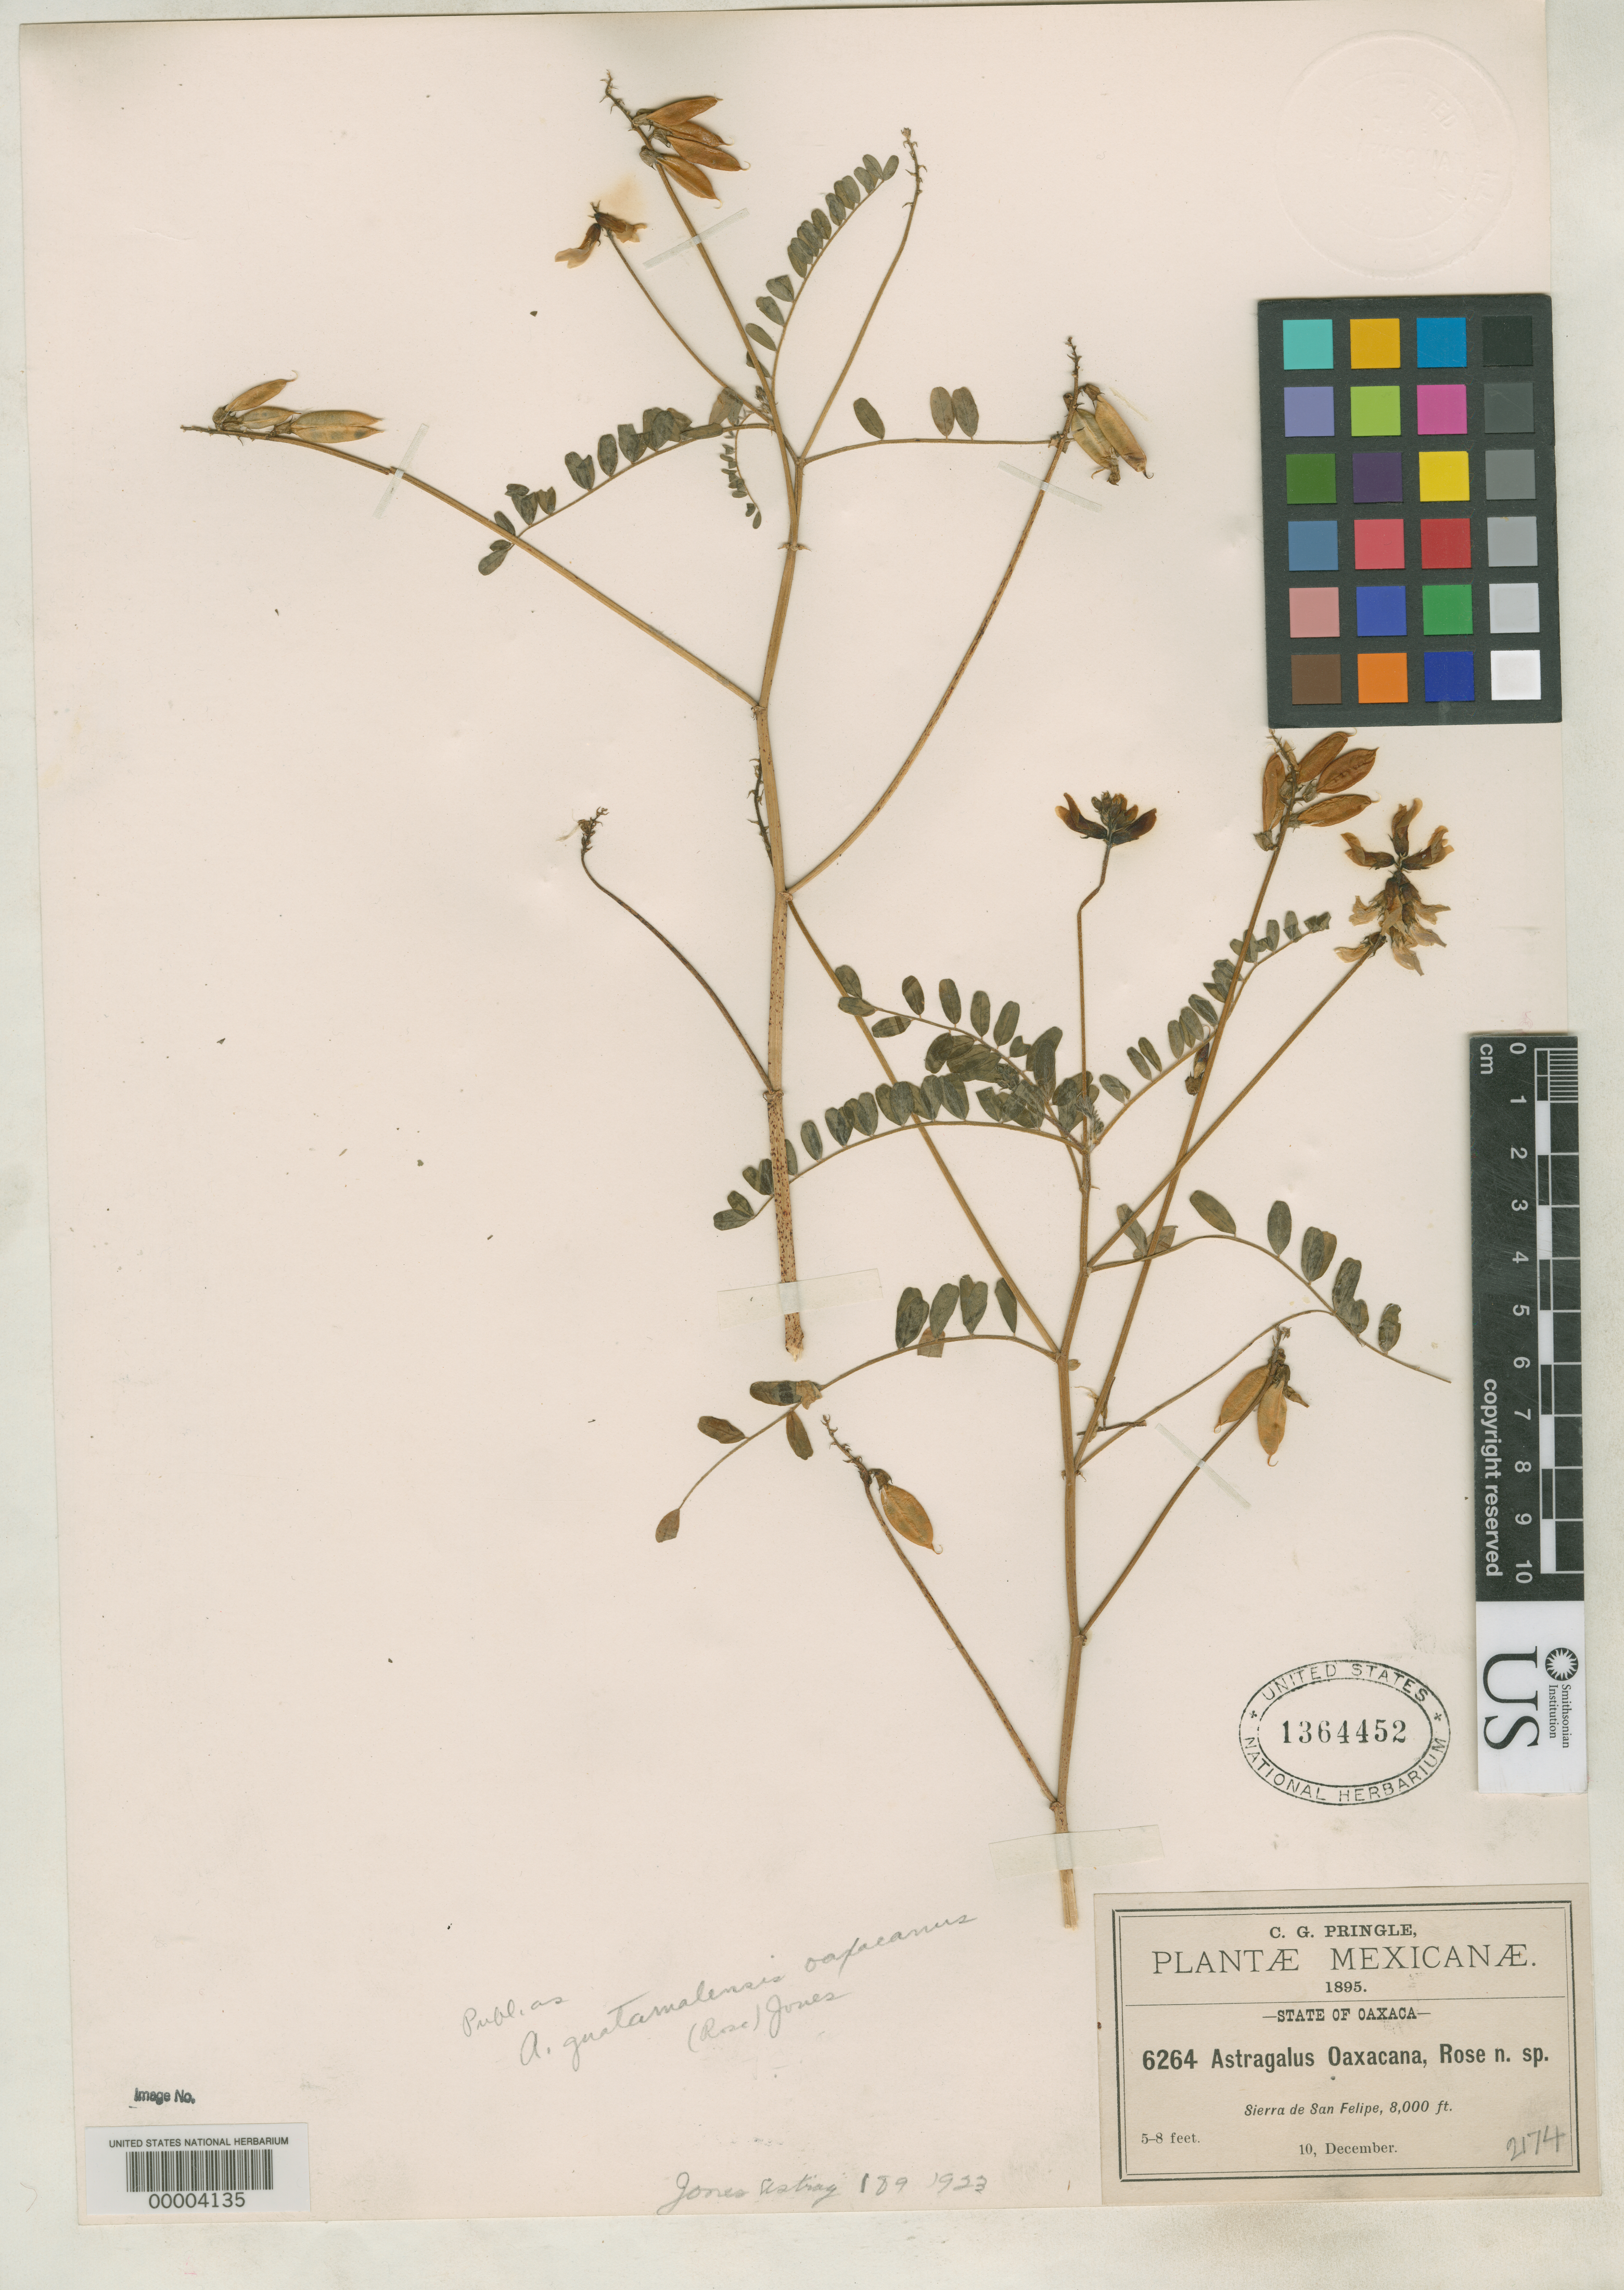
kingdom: Plantae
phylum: Tracheophyta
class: Magnoliopsida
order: Fabales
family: Fabaceae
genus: Astragalus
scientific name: Astragalus guatamalensis var. oaxacanus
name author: M.E. Jones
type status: Type Collection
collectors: C. G. Pringle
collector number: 6264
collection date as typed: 10 Dec 1895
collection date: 1895-12-10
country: Mexico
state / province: Oaxaca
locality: Sierra de San Felipe.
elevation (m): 2438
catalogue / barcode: US 1364452